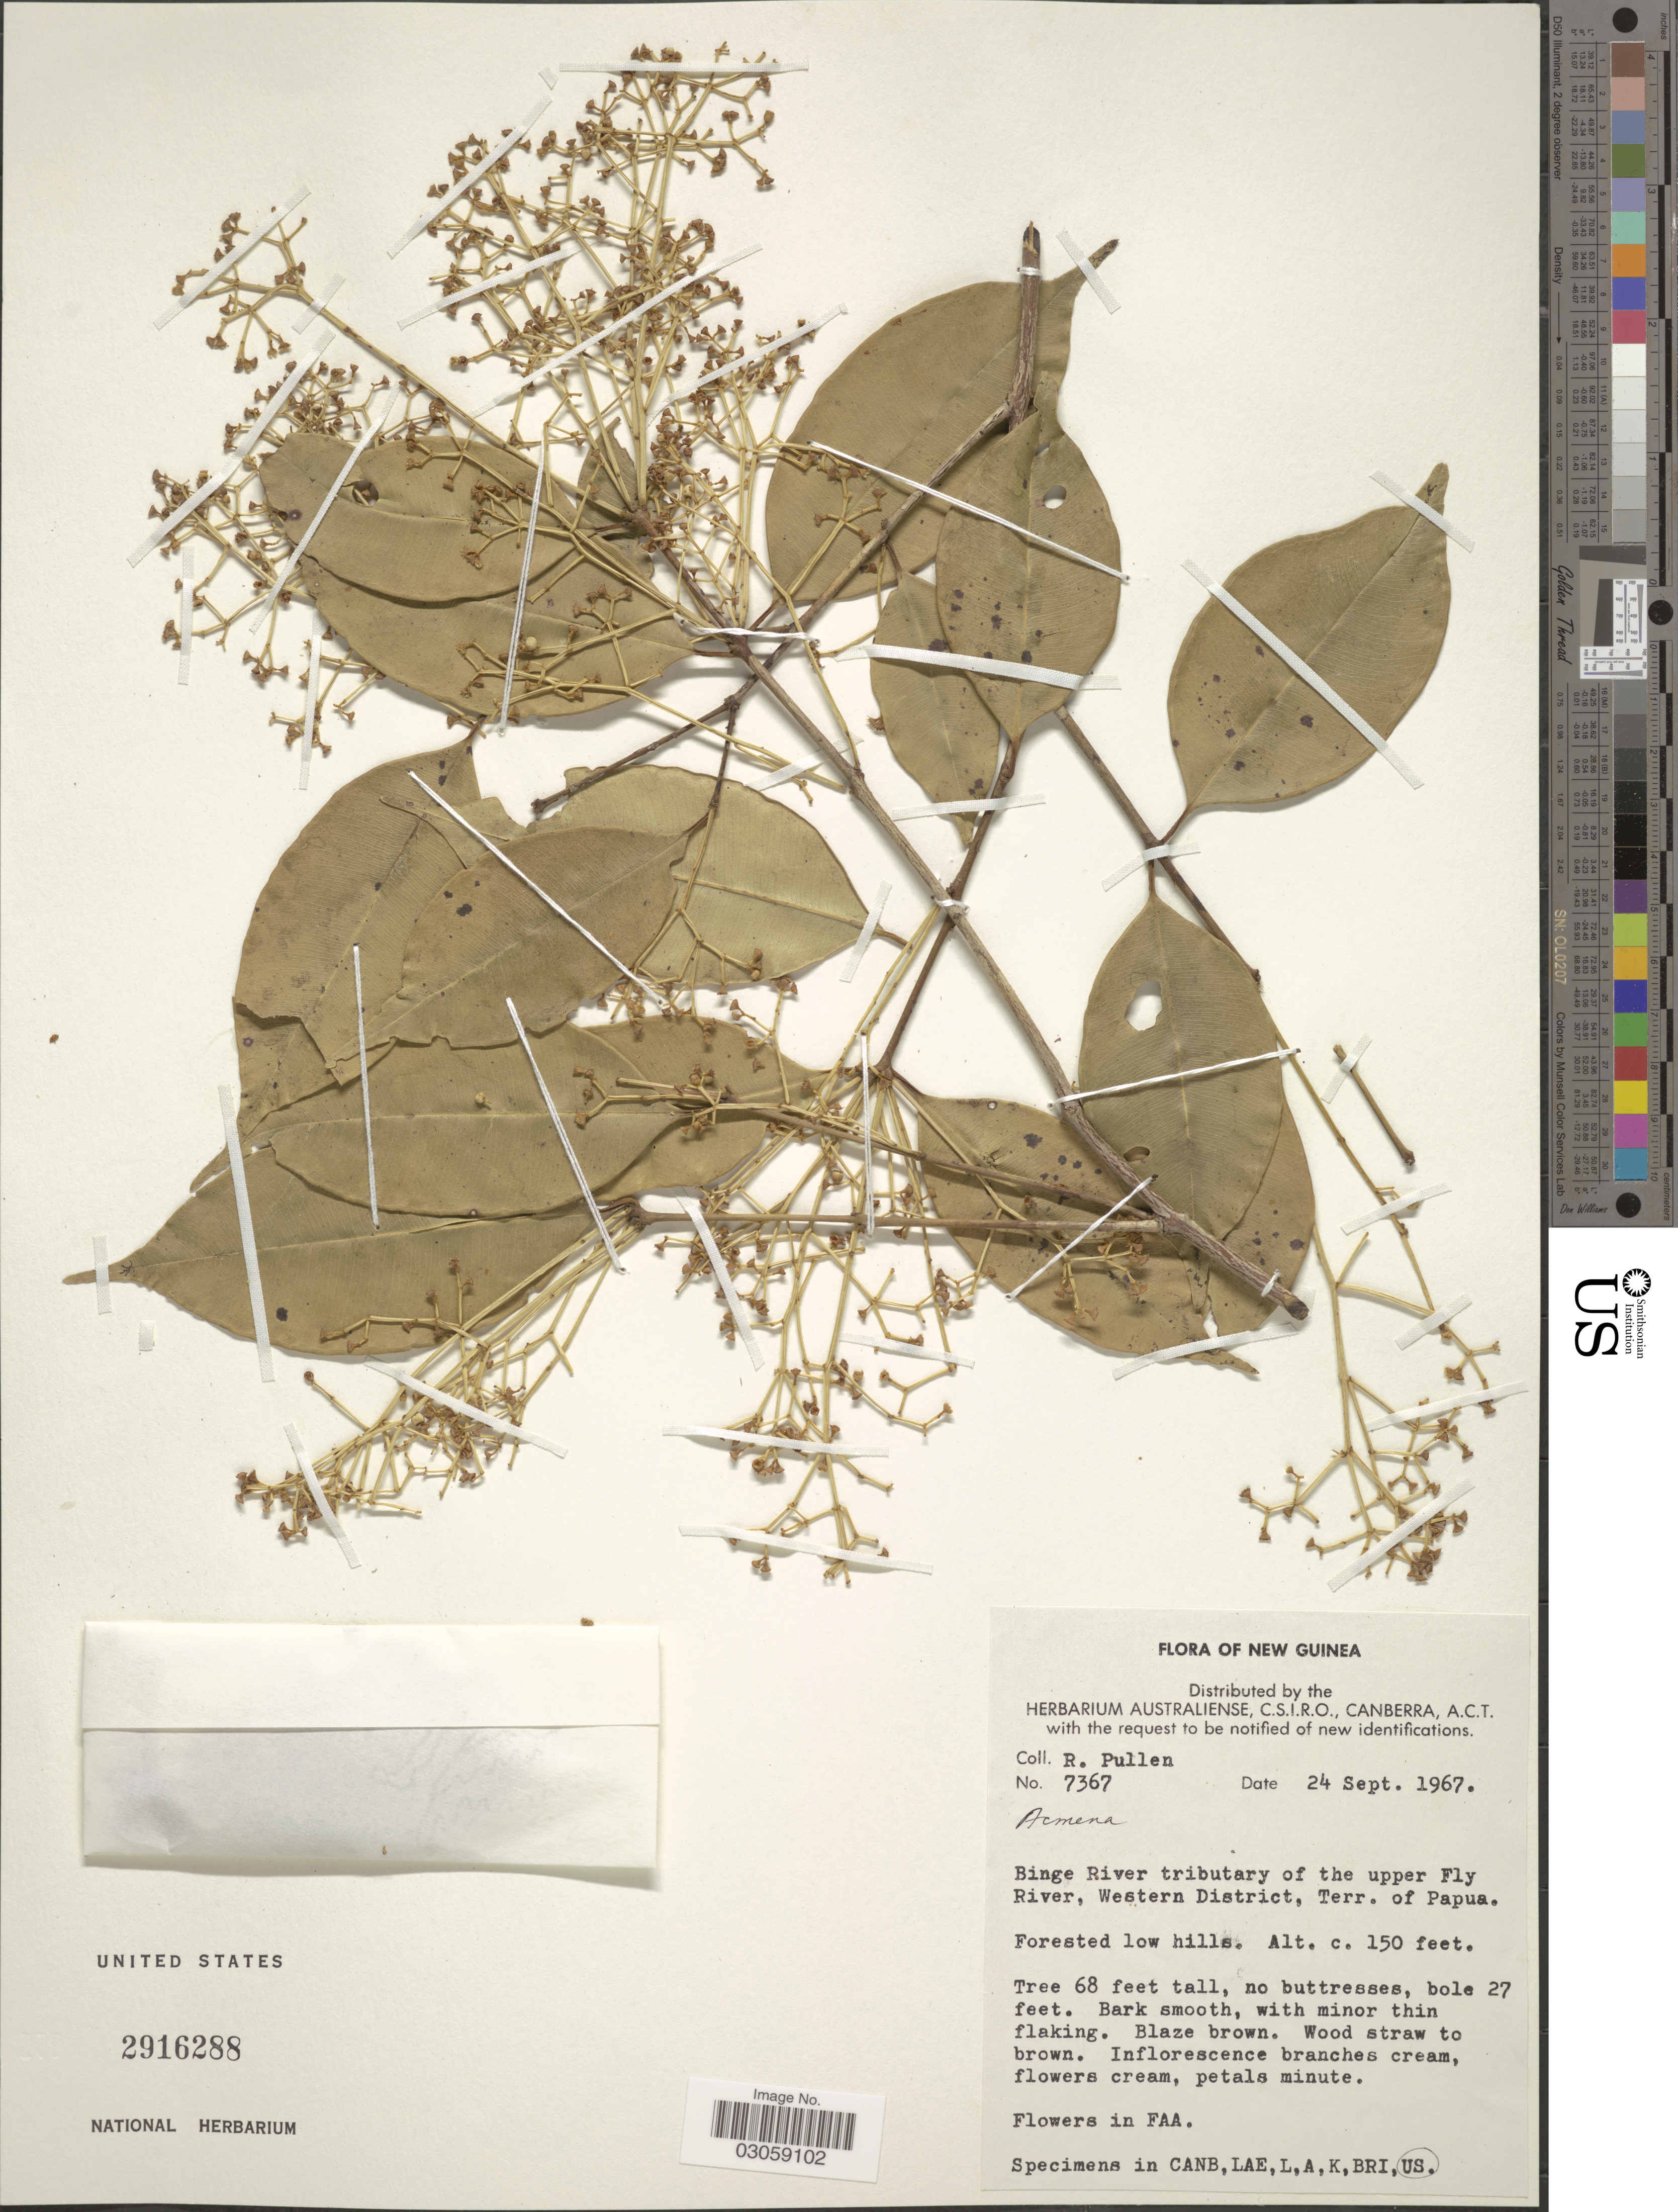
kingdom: Plantae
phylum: Tracheophyta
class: Magnoliopsida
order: Myrtales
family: Myrtaceae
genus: Syzygium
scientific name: Syzygium acuminatissimum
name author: (Blume) DC.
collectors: R. Pullen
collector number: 7367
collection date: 1967-09-24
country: Papua New Guinea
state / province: Manus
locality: New Guinea, Binge River tributary of the upper Fly River, Western District, Terr. of Papua.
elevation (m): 46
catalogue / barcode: US 2916288